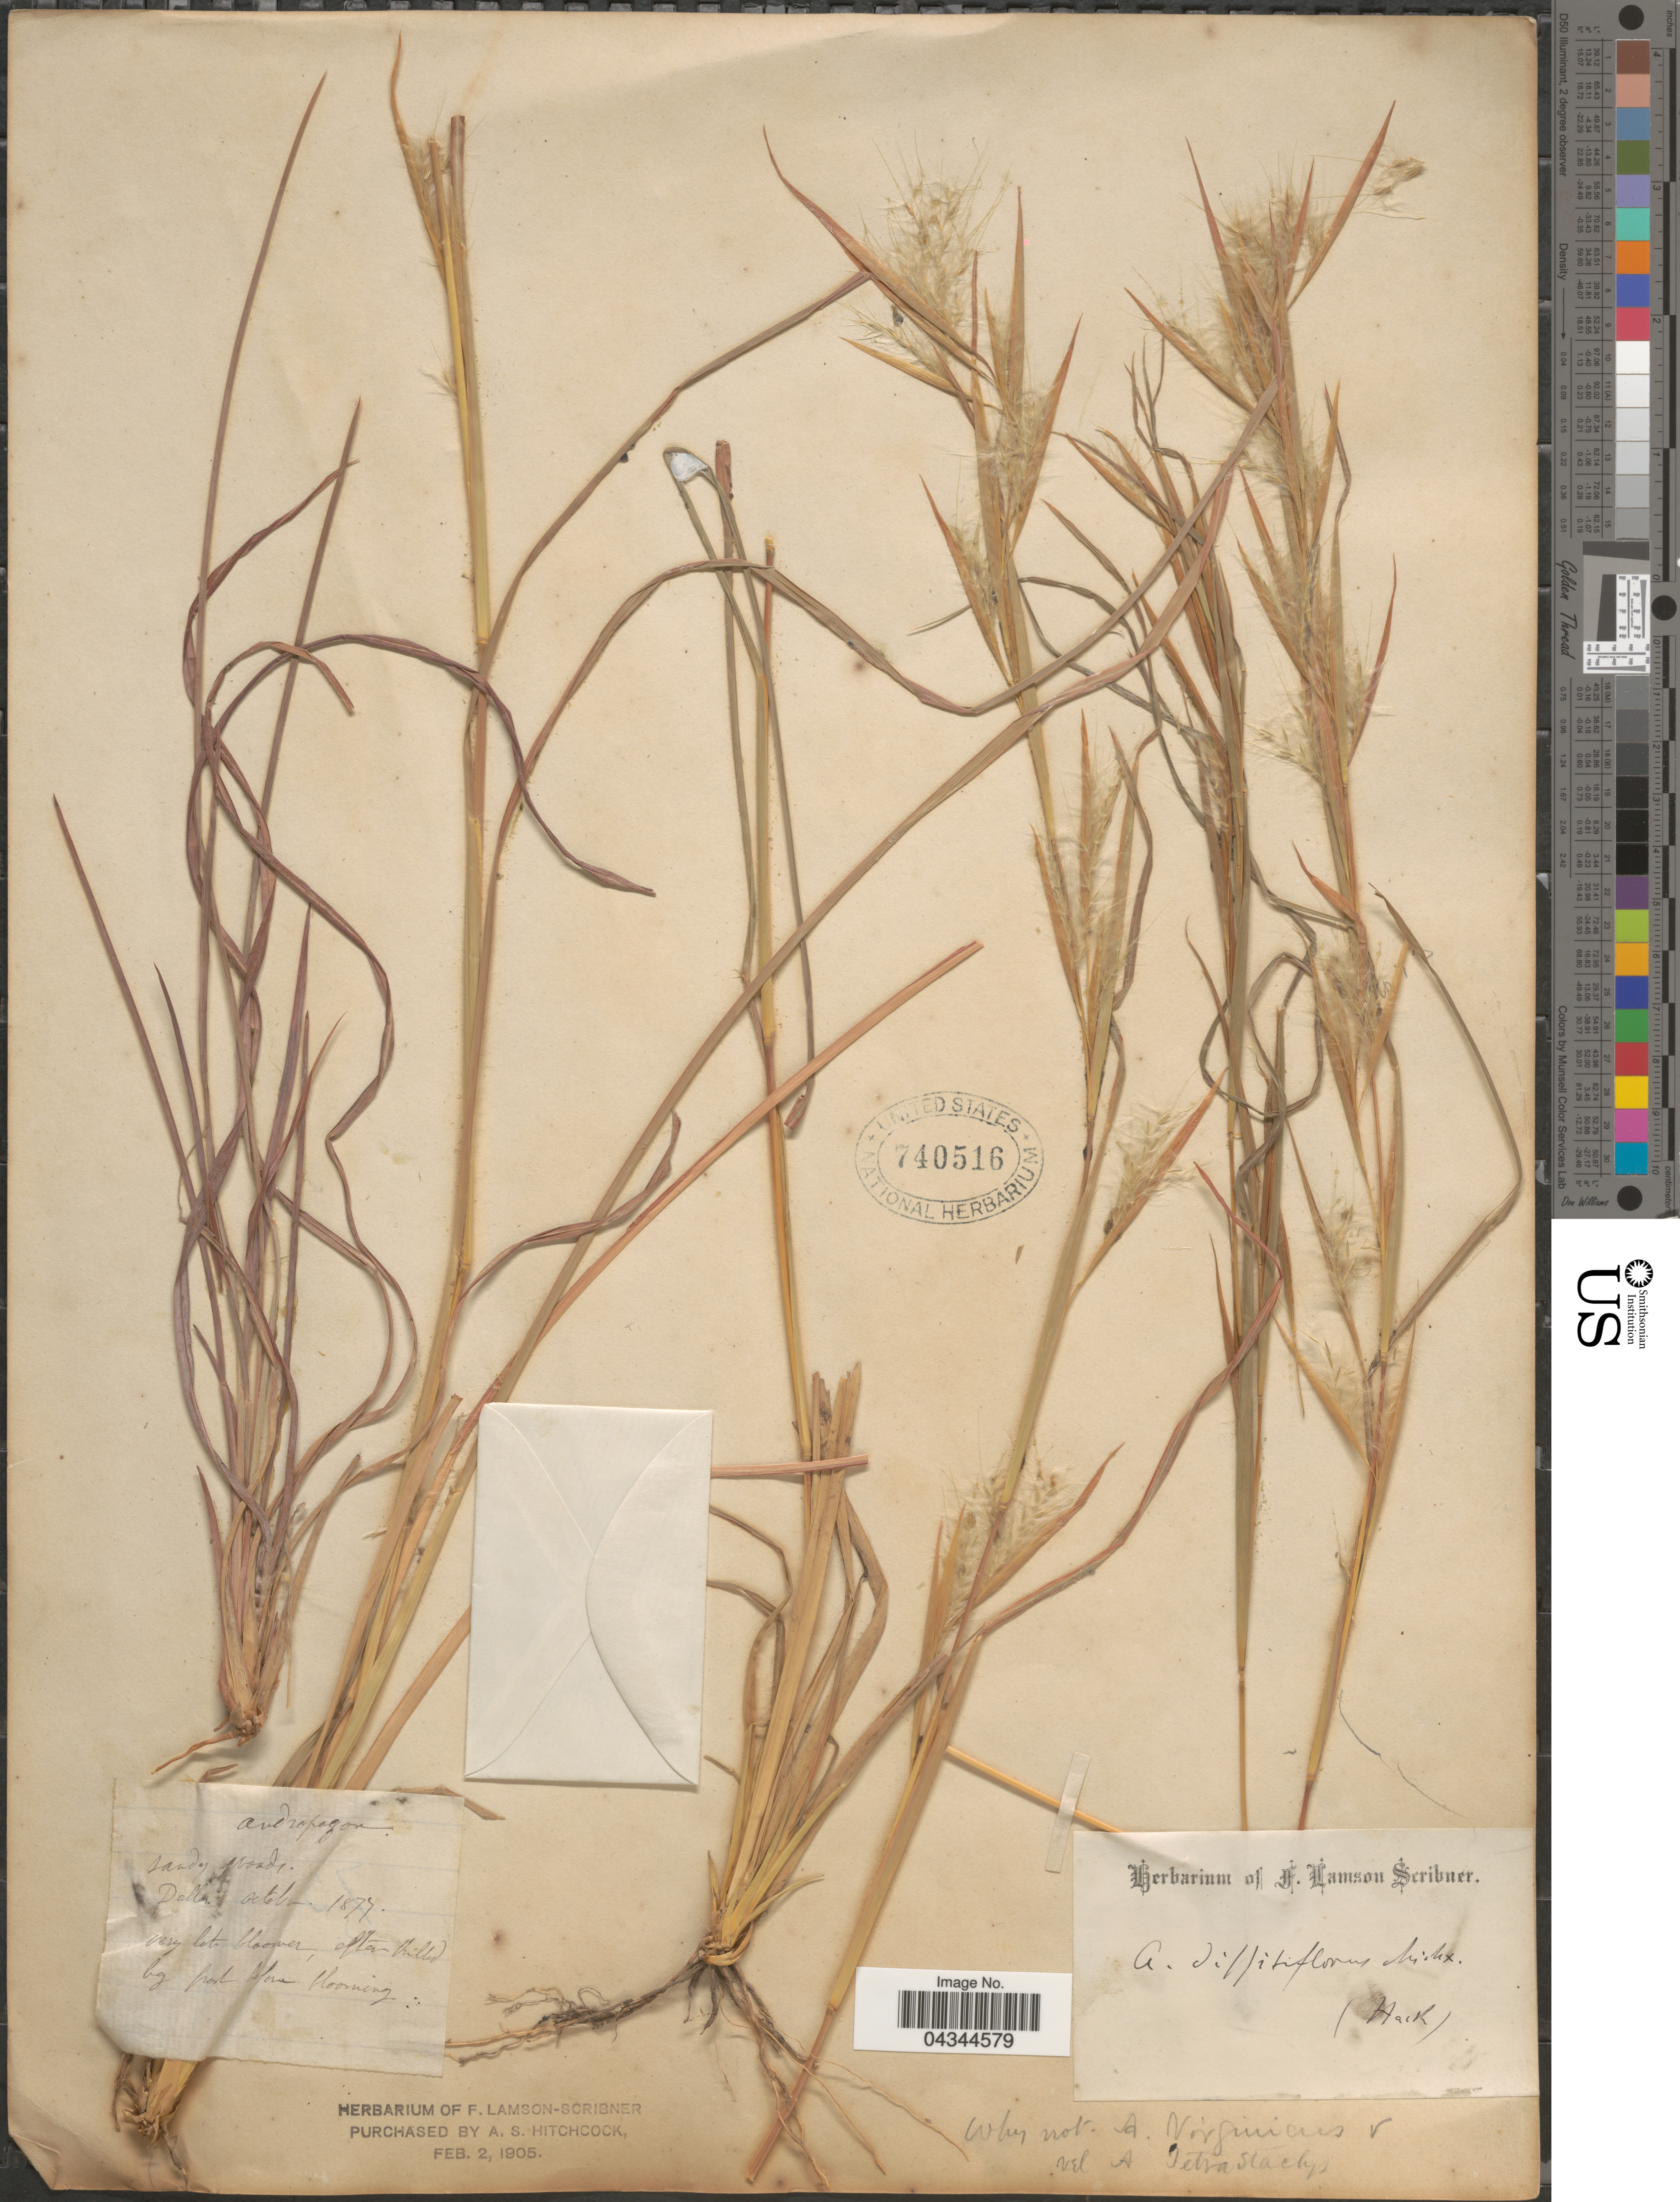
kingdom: Plantae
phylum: Tracheophyta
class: Liliopsida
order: Poales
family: Poaceae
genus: Andropogon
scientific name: Andropogon virginicus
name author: L.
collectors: ex herb. F. Lamson Scribner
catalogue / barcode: US 740516